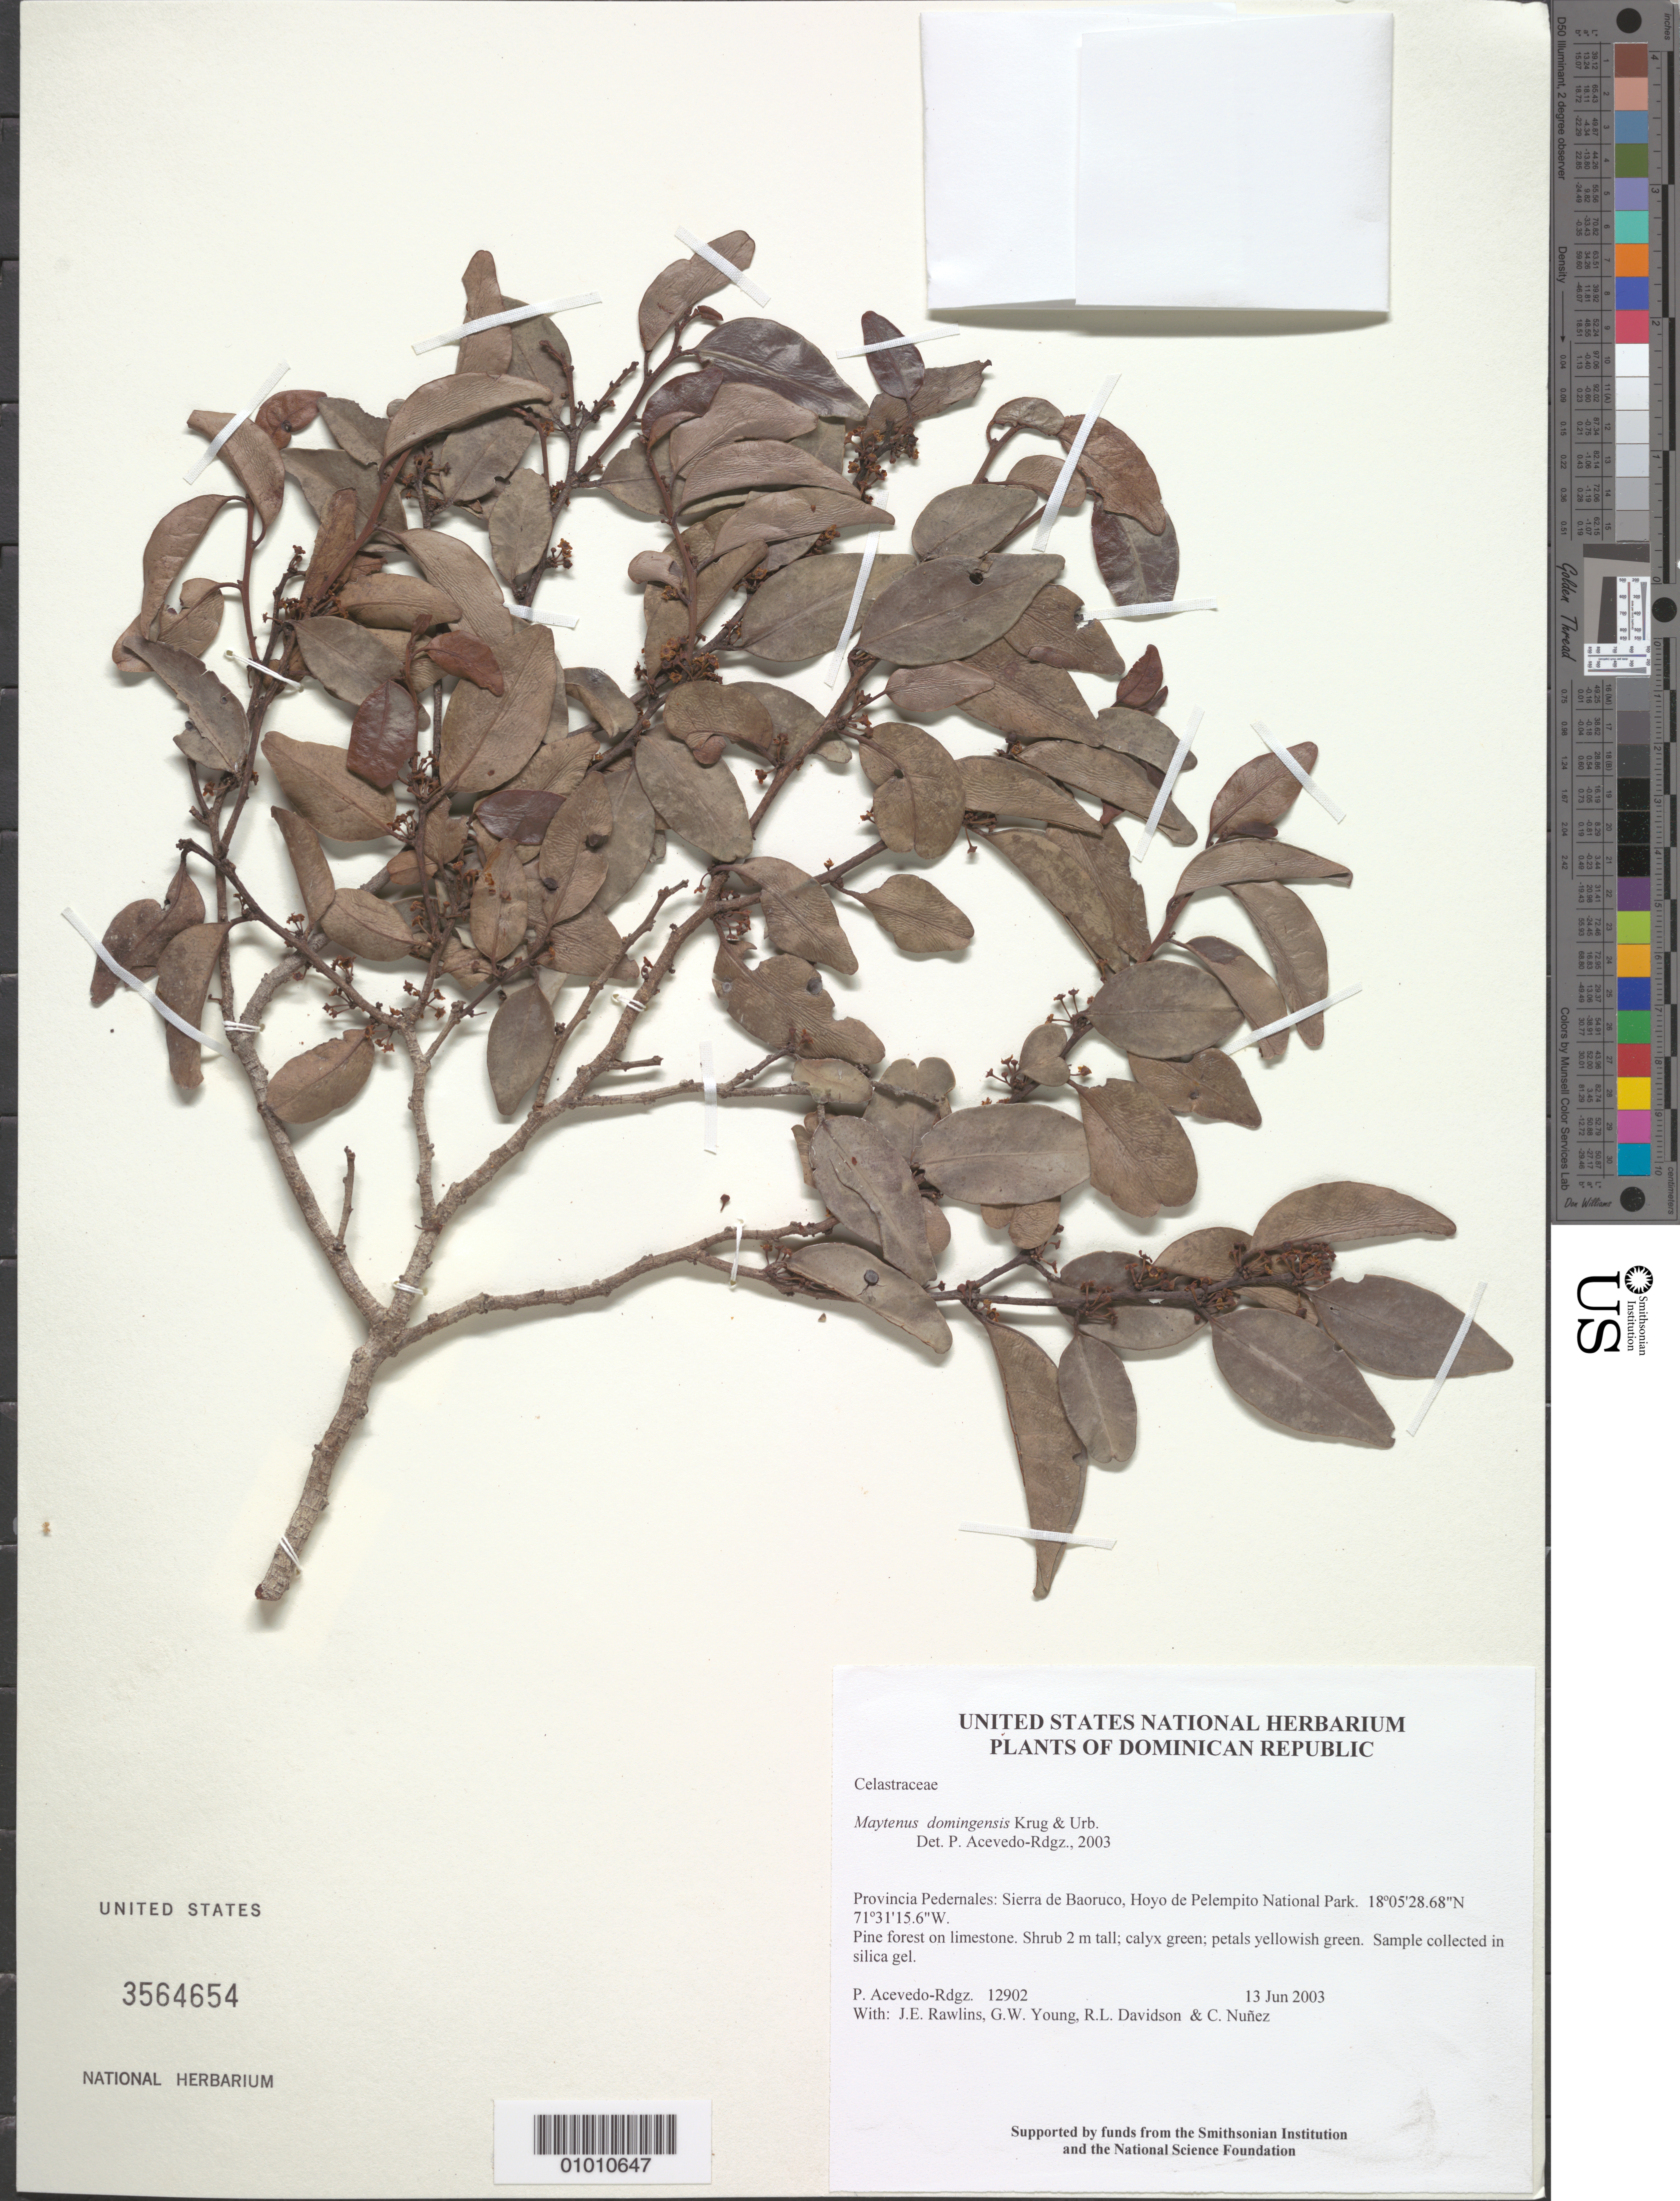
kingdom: Plantae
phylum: Tracheophyta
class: Magnoliopsida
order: Celastrales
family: Celastraceae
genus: Maytenus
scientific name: Maytenus domingensis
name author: Krug & Urb.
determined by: Acevedo-Rodríguez, P., (BOT), Smithsonian Institution - National Museum of Natural History (UNITED STATES)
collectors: P. Acevedo-Rodr., J. Rawlins, G. Young, R. Davidson & C. Nunez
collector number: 12902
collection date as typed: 13 Jun 2003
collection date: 2003-06-13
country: Dominican Republic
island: Hispaniola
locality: Provincia Pedernales: Sierra de Baoruco, Hoyo de Pelempito National Park.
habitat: Pine forest on limestone.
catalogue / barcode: US 3564654